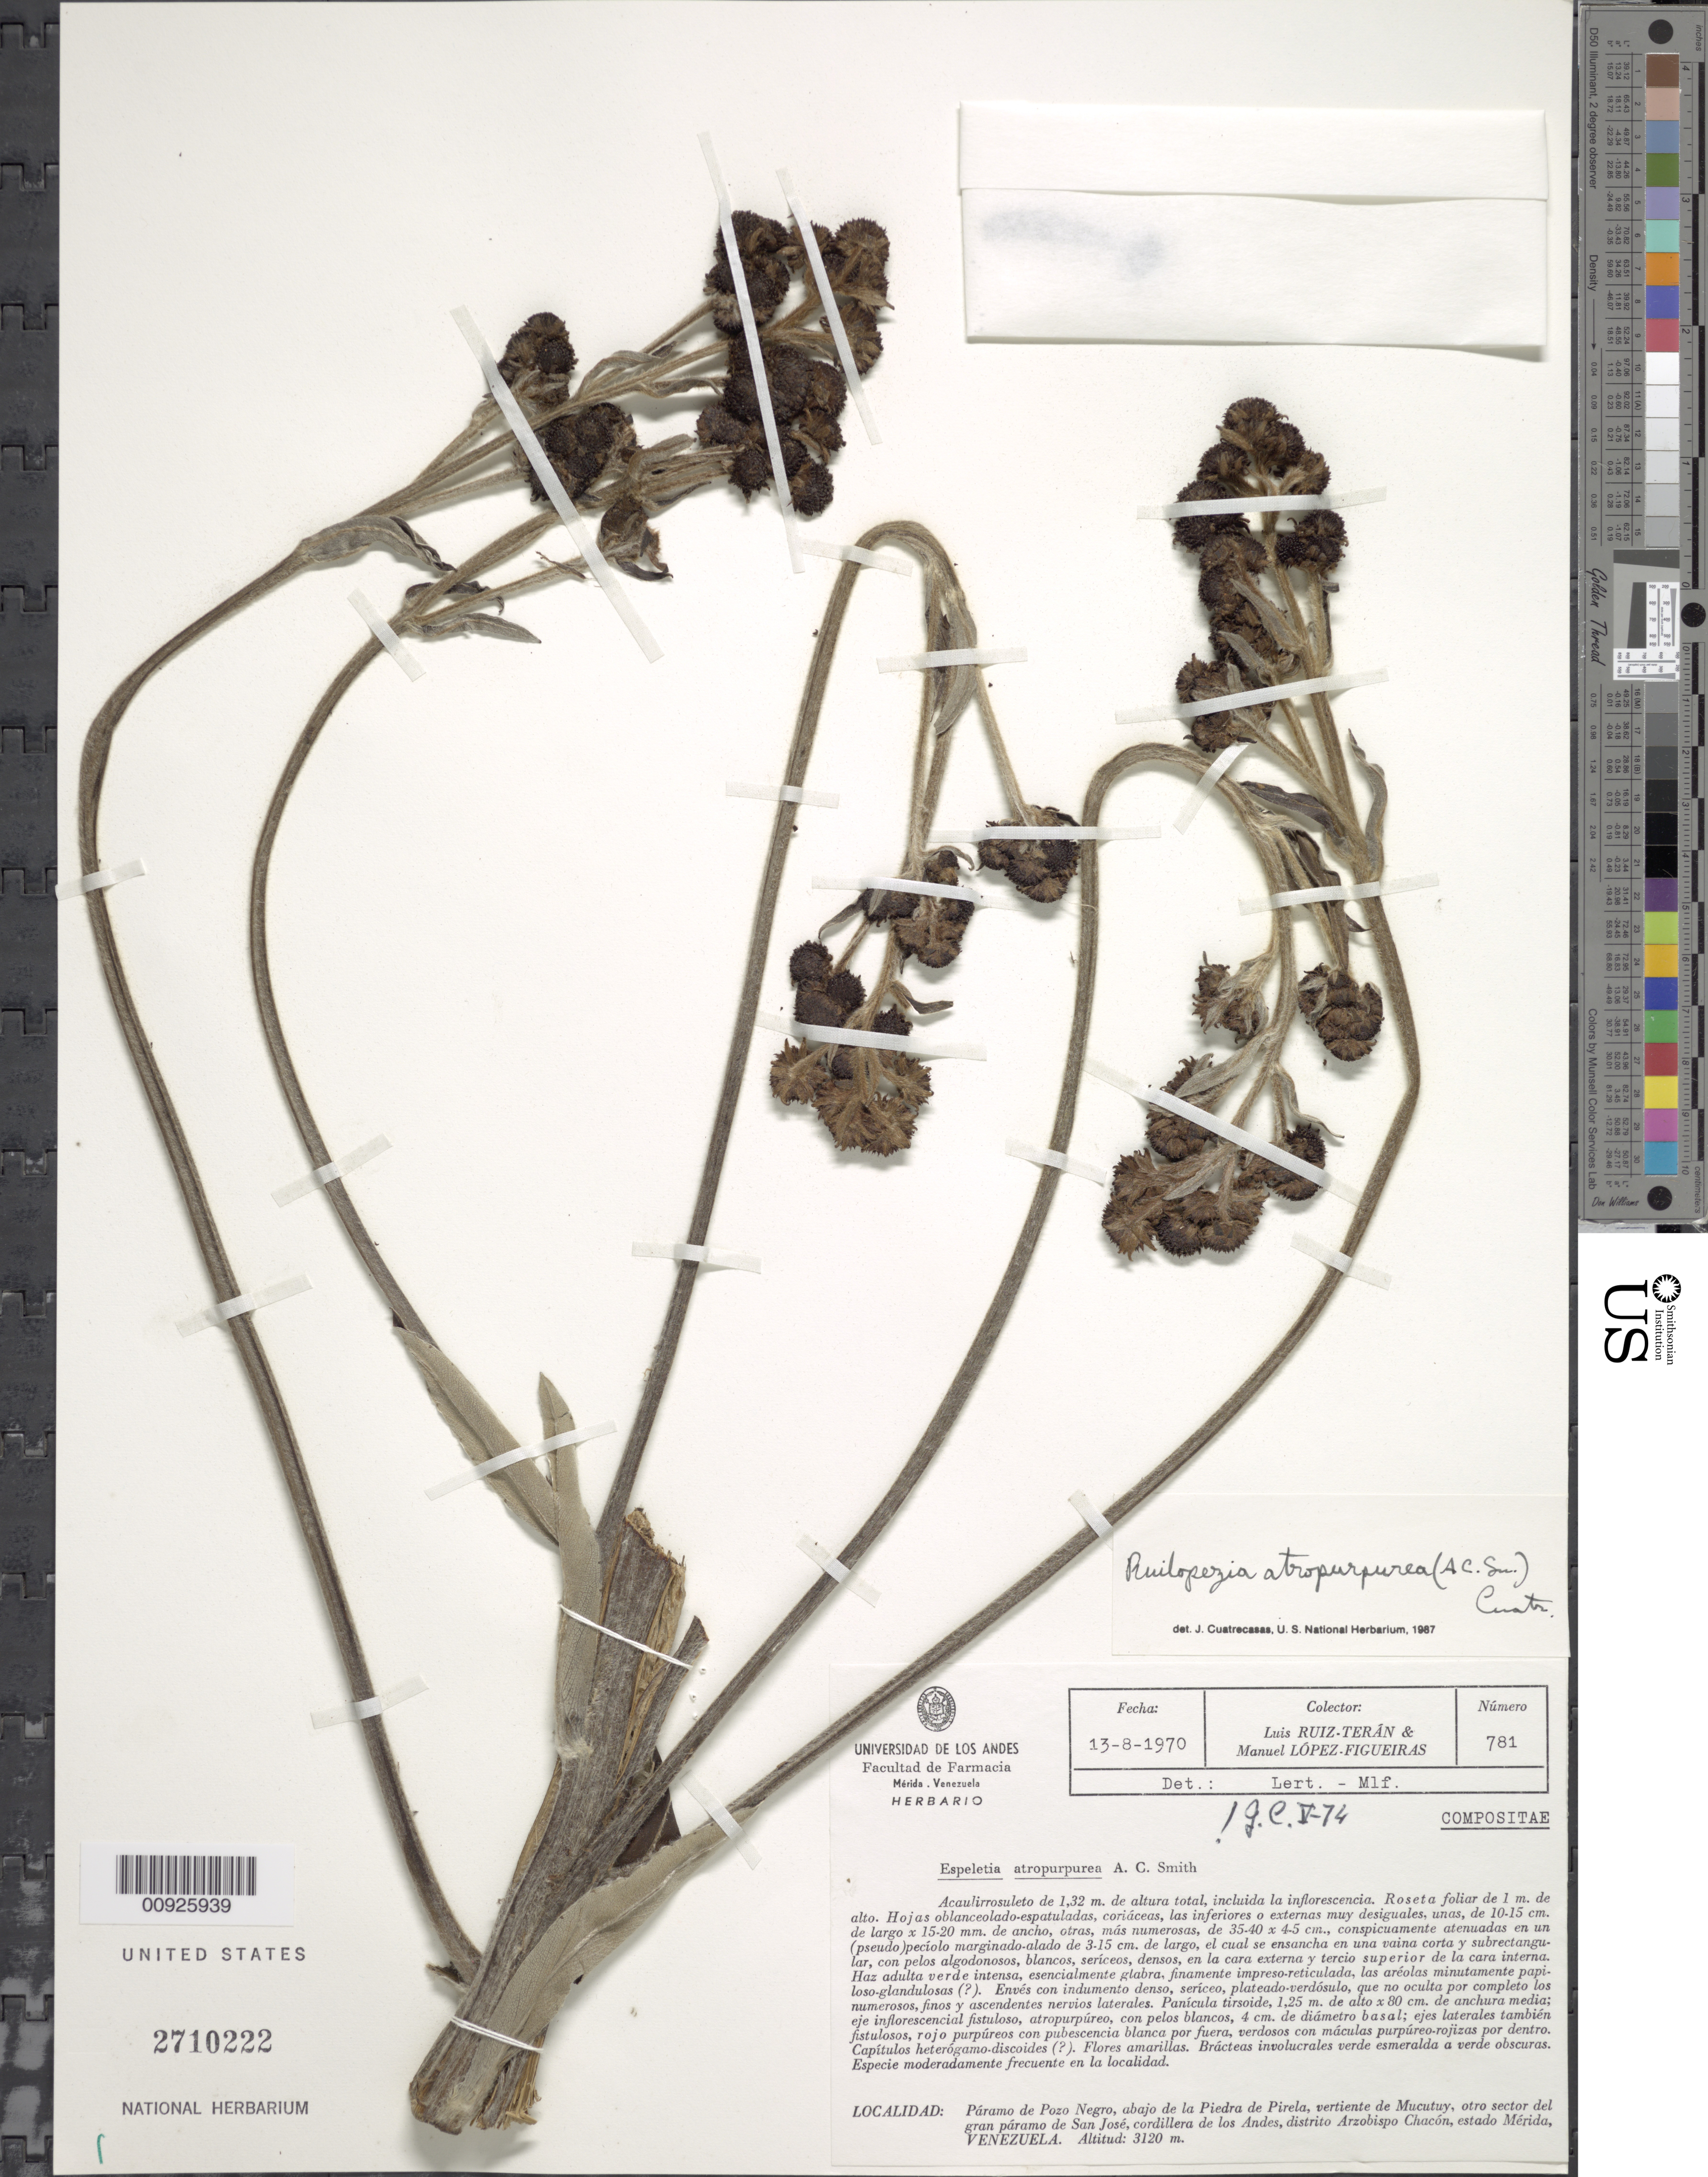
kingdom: Plantae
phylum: Tracheophyta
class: Magnoliopsida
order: Asterales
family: Asteraceae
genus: Ruilopezia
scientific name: Ruilopezia atropurpurea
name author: (A.C. Sm.) Cuatrec.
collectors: L. E. Ruíz-Terán & M. López Figueiras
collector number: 786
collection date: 1970-08-13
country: Venezuela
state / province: Mérida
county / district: Arzobispo Chacón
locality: Páramo de Pozo Negro, debajo de la Piedra la Pirela, vertiente de Mucutuy, otro sector del Páramo de San José, Cordillera de los Andes.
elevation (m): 3120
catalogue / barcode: US 2710222